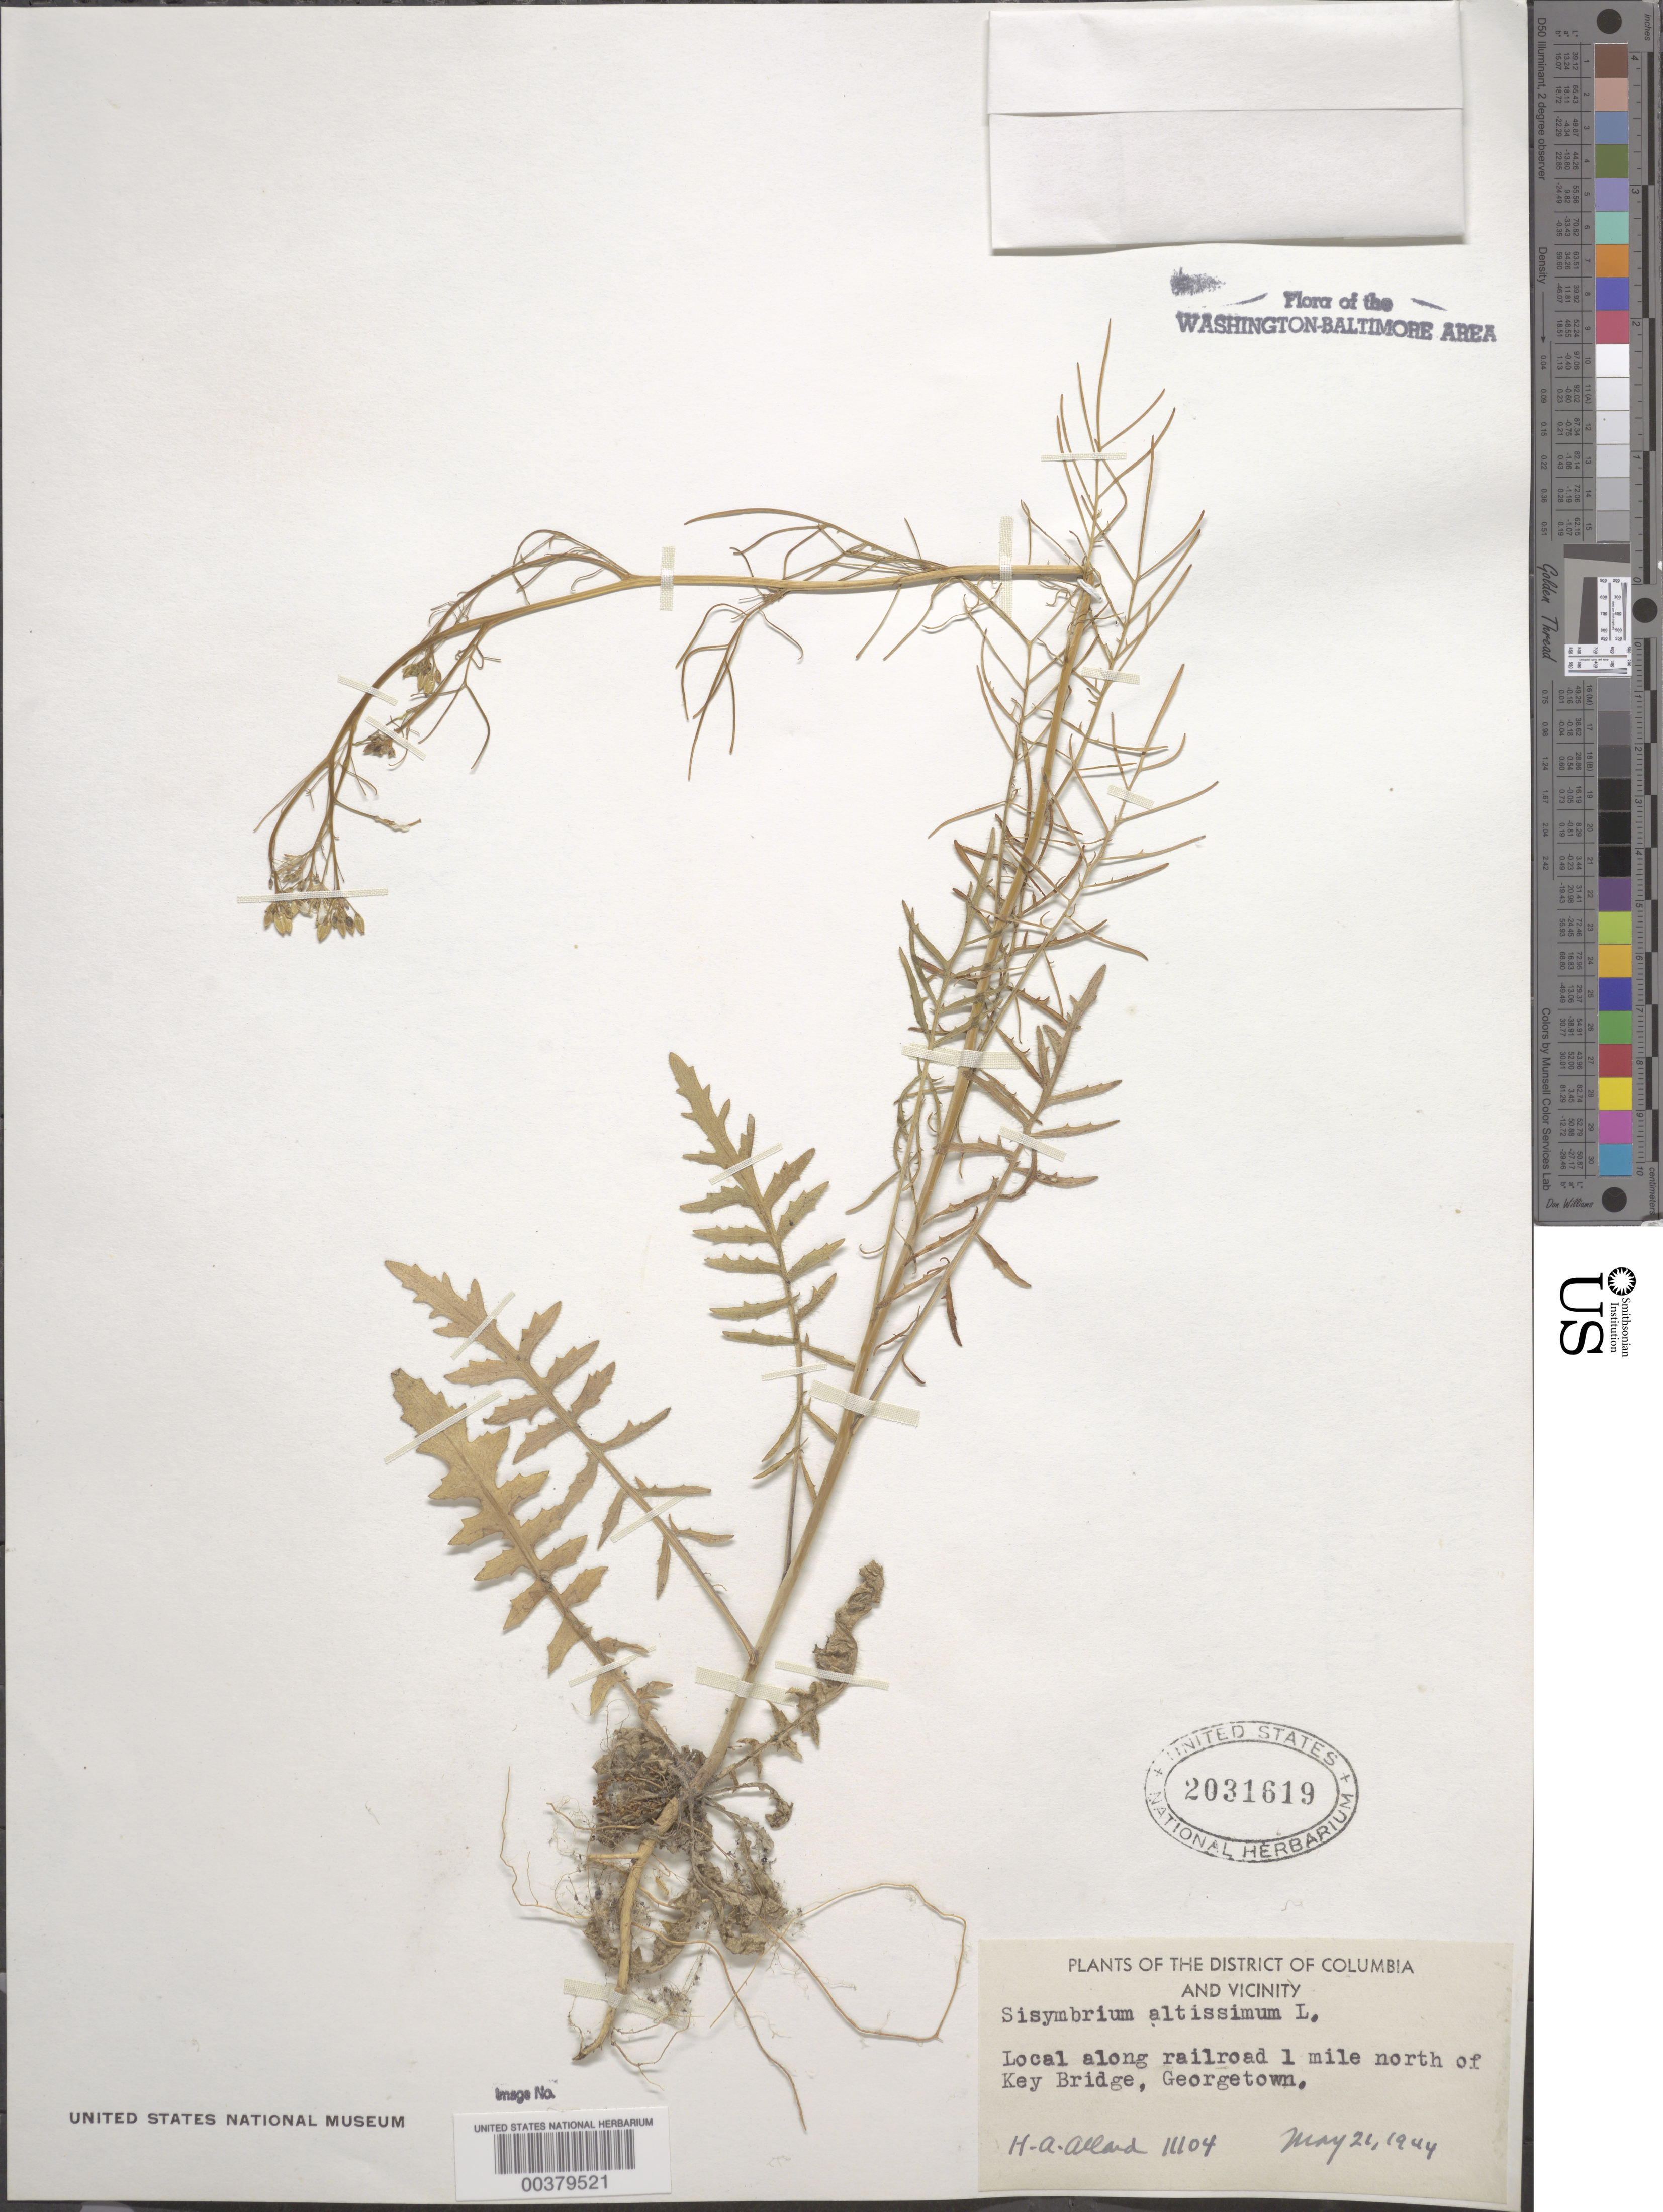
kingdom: Plantae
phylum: Tracheophyta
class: Magnoliopsida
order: Brassicales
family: Brassicaceae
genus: Sisymbrium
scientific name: Sisymbrium altissimum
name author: L.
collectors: H. A. Allard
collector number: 11104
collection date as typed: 21 May 1944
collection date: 1944-05-21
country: United States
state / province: District of Columbia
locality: Railroad north of Key Bridge, Georgetown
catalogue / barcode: US 2031619